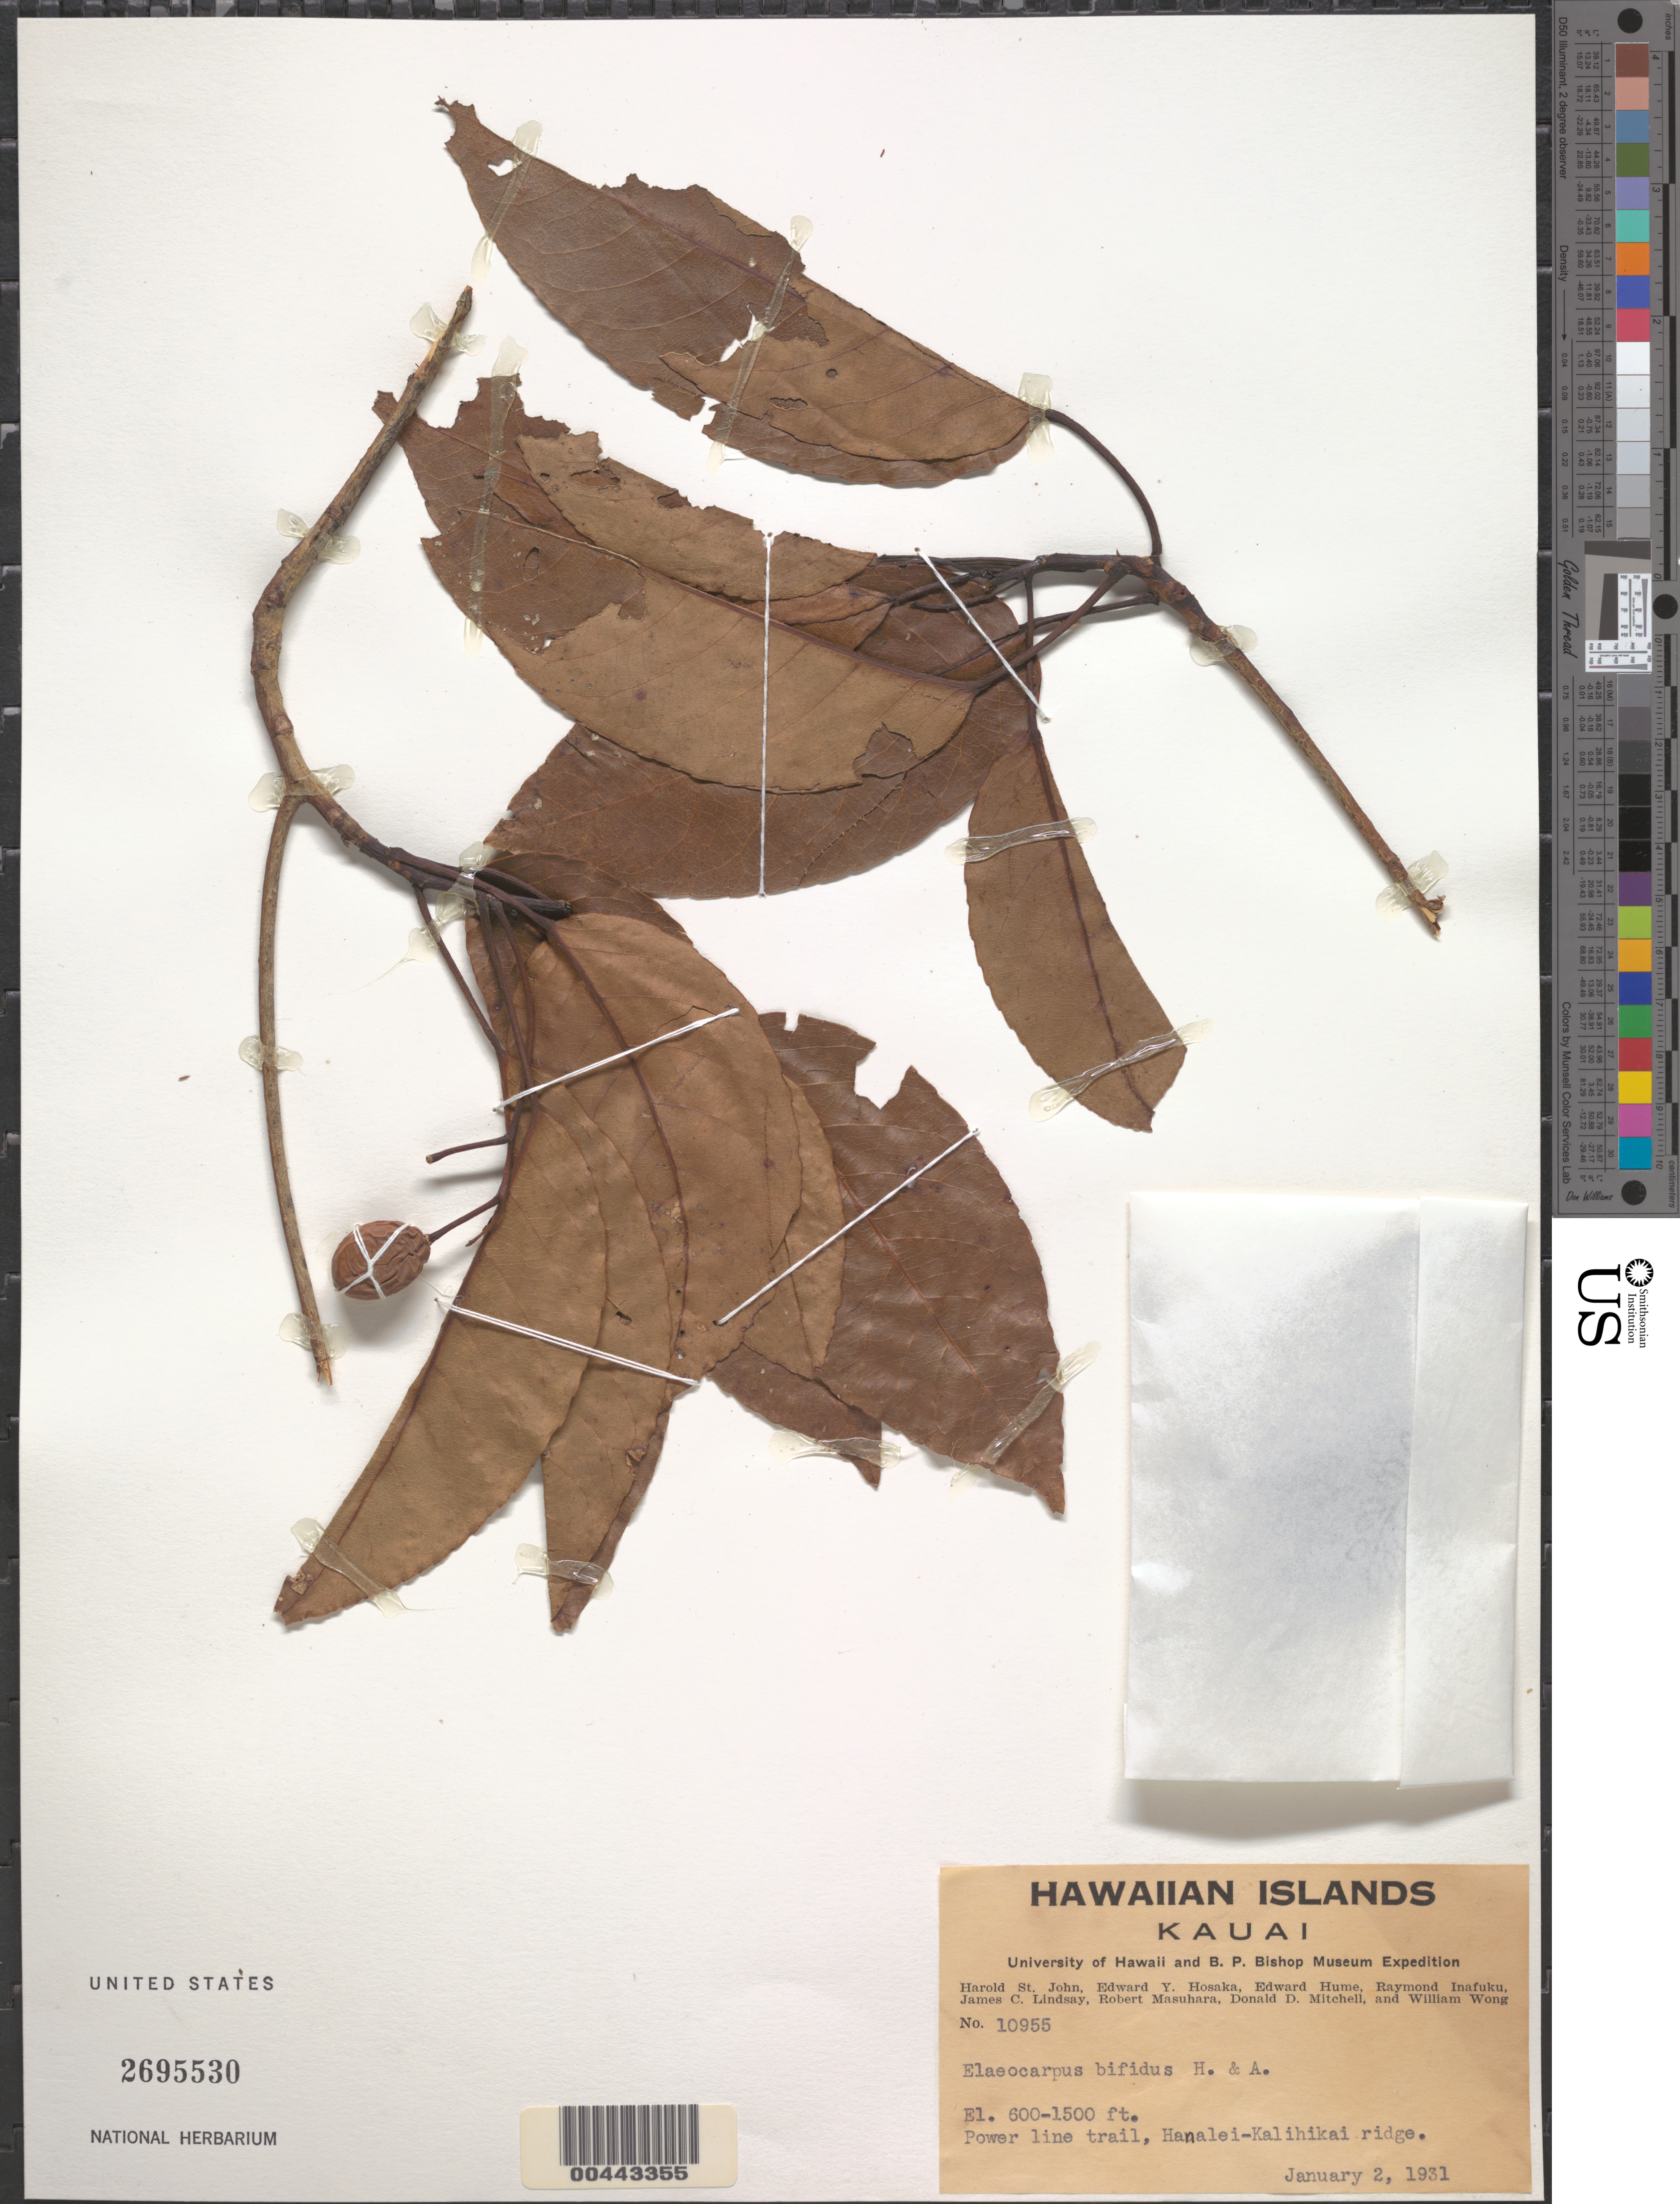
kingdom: Plantae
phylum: Tracheophyta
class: Magnoliopsida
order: Oxalidales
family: Elaeocarpaceae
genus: Elaeocarpus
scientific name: Elaeocarpus bifidus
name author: Hook. & Arn.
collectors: H. St. John, E. Y. Hosaka, E. Hume, R. Inafuku, J. Lindsay, R. Masuhara, D. D. Mitchell & W. Wong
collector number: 10955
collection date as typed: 2 Jan 1931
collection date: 1931-01-02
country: United States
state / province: Hawaii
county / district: Kauai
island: Kaua'i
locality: Power line trail, Hanalei - Kalihikai ridge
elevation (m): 183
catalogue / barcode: US 2695530